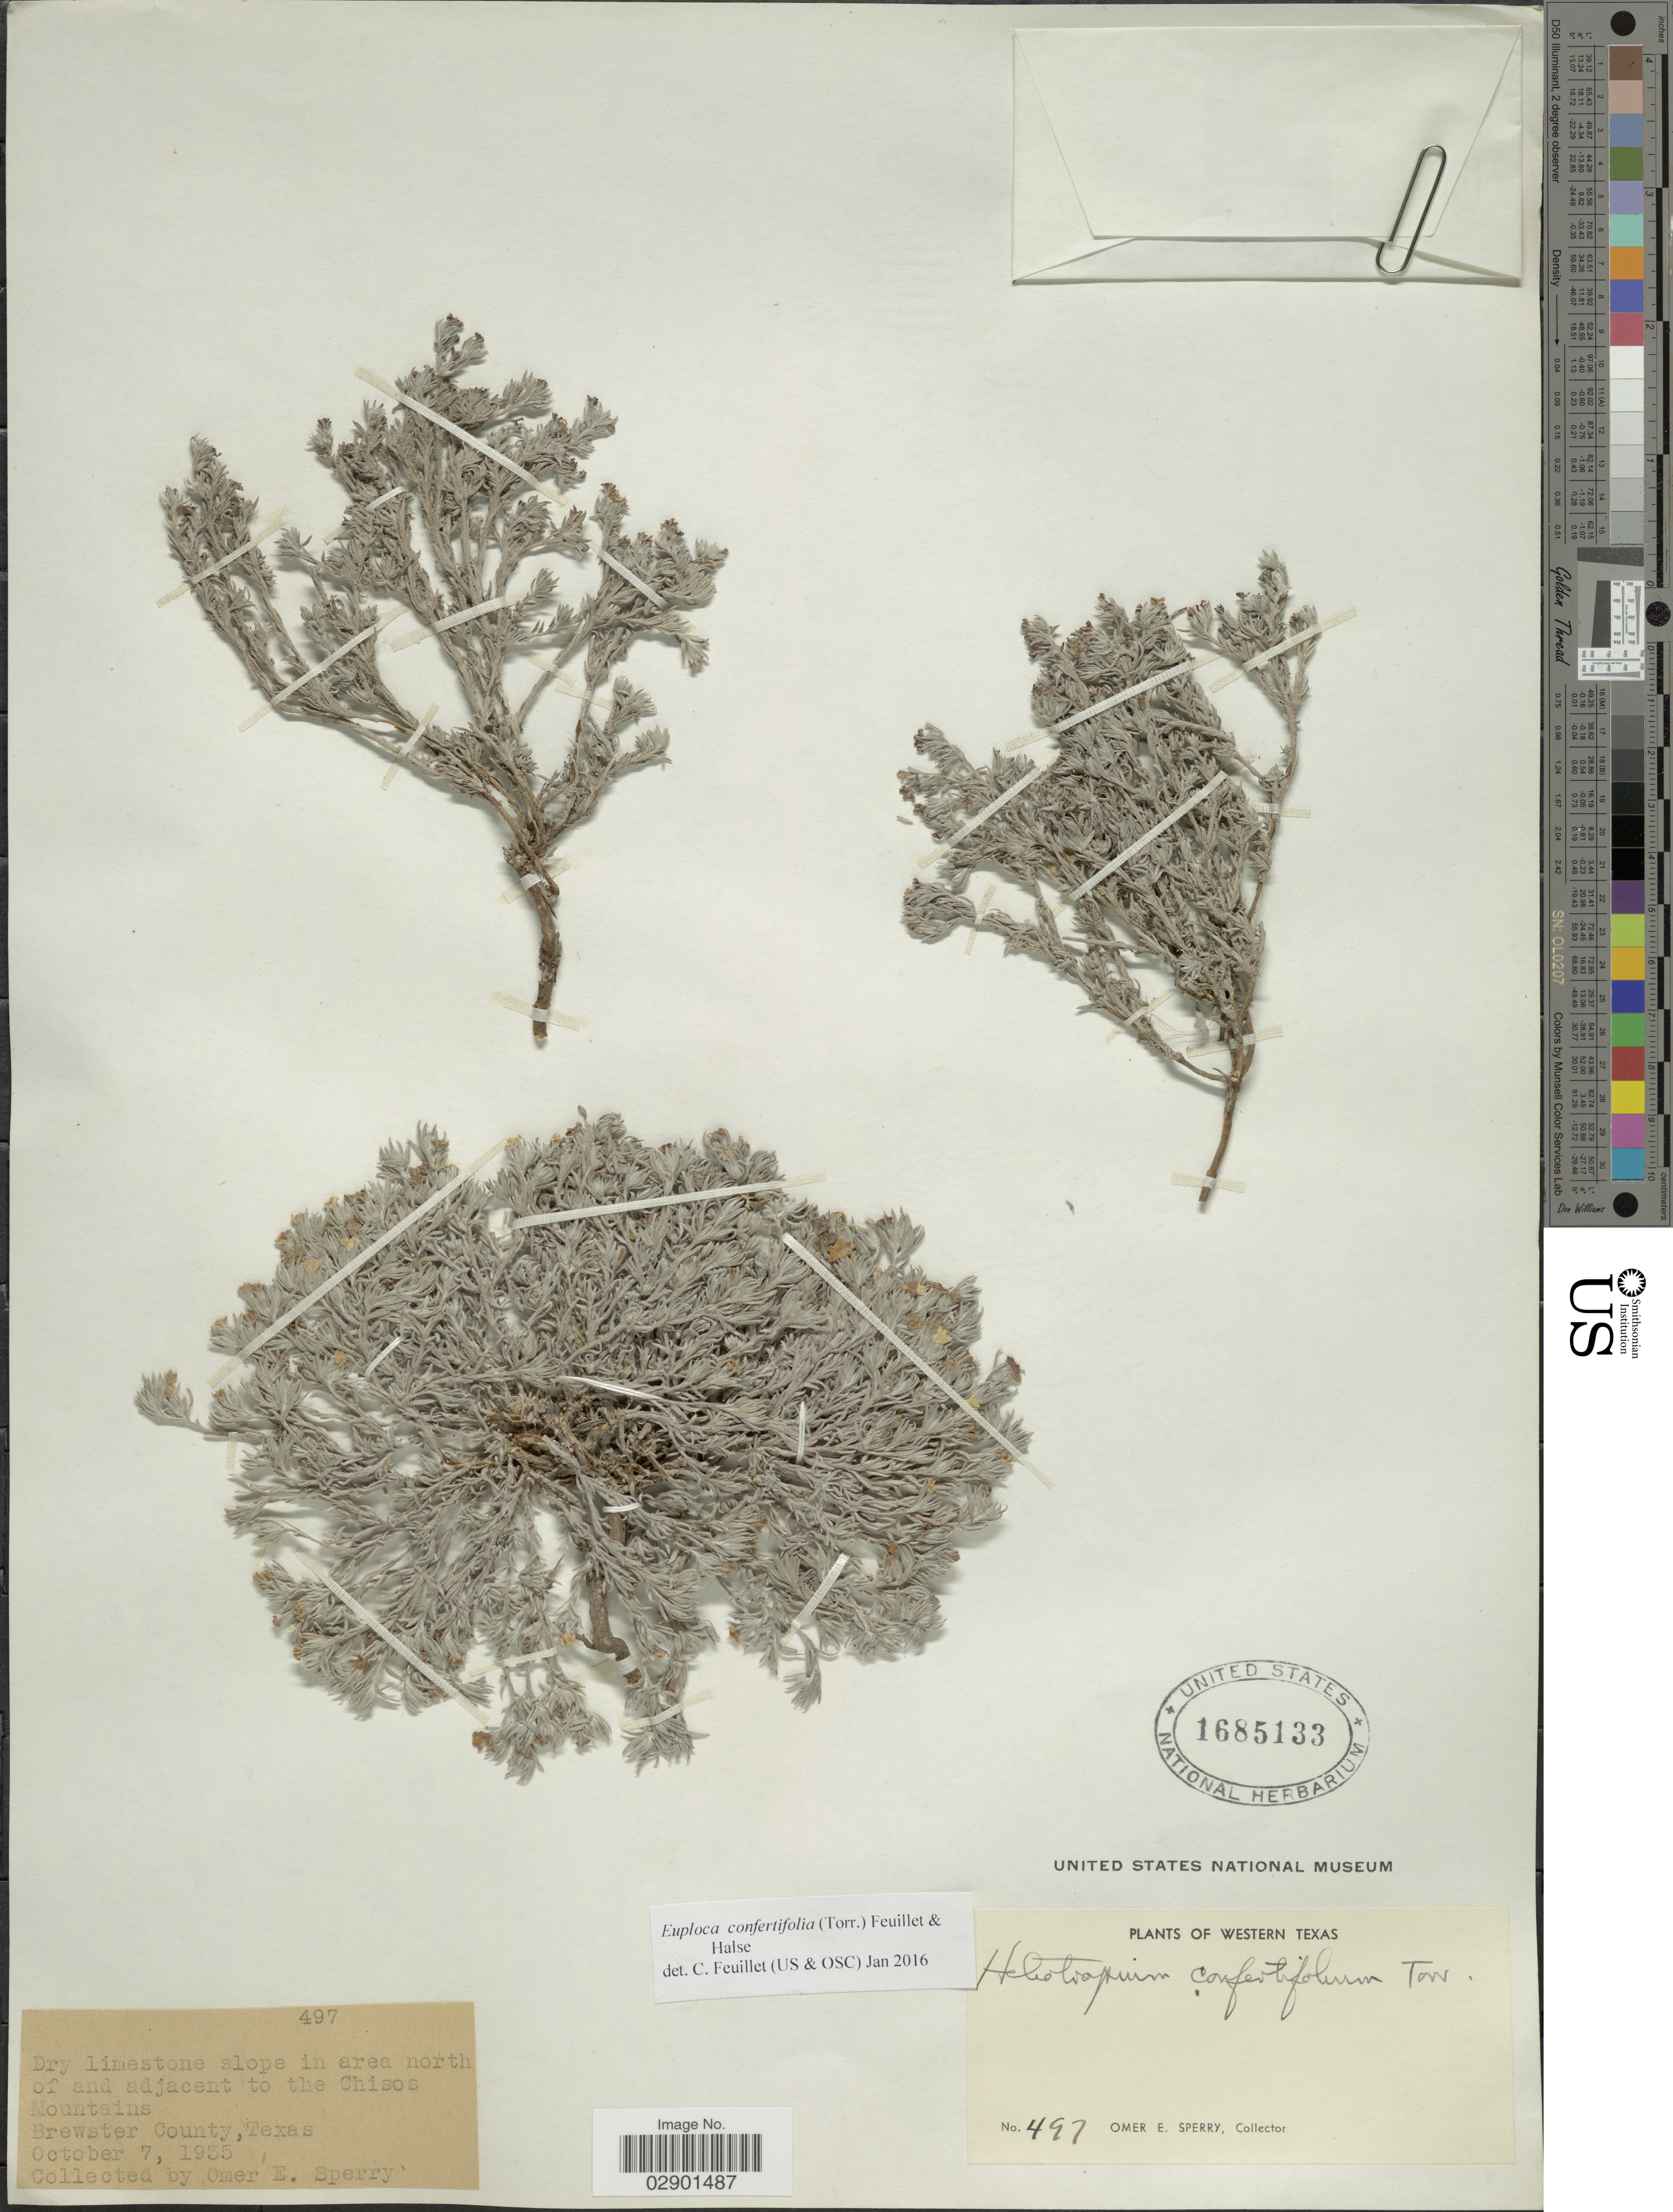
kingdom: Plantae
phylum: Tracheophyta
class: Magnoliopsida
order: Boraginales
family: Heliotropiaceae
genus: Euploca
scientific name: Euploca confertifolium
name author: (Torr.) Feuillet & Halse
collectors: O. E. Sperry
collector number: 497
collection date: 1935-10-07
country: United States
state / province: Texas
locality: Dry limestone slope in area north of and adjacent to the Chisos Mountains. Brewster County. Western Texas.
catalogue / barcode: US 1685133